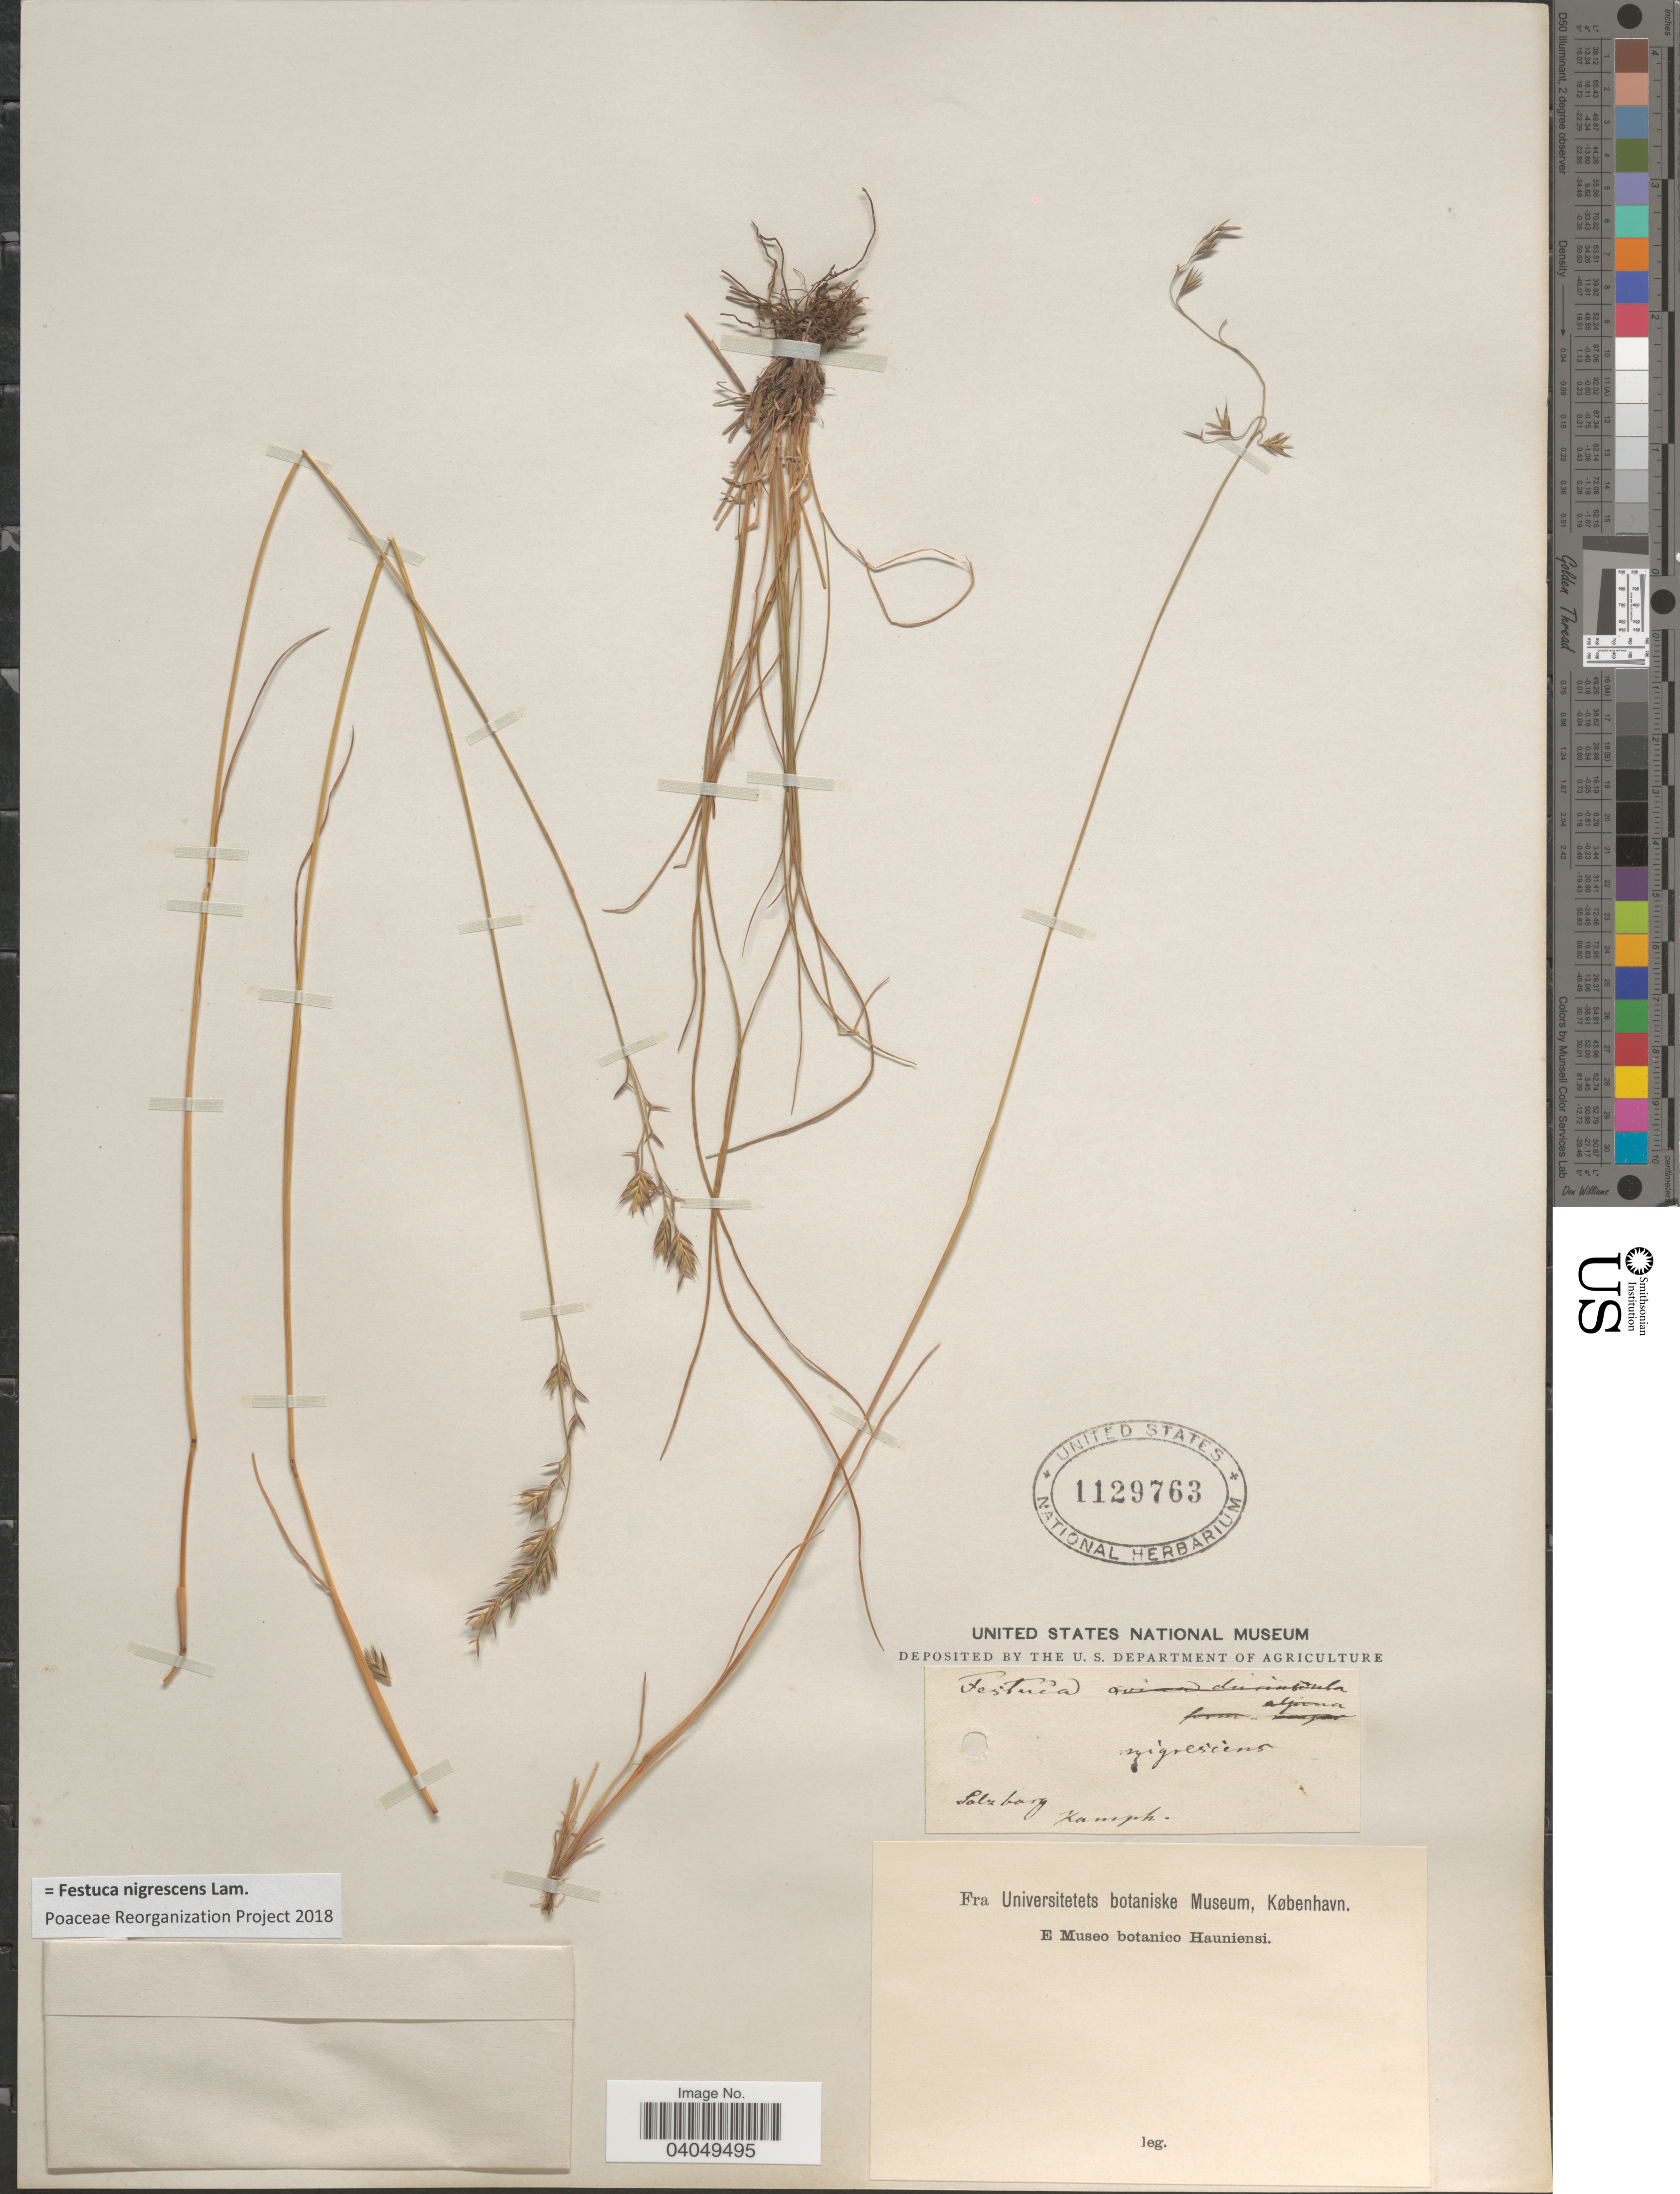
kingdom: Plantae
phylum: Tracheophyta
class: Liliopsida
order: Poales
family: Poaceae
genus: Festuca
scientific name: Festuca nigrescens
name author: Lam.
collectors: Kamph.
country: Austria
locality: Salzberg.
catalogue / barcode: US 1129763